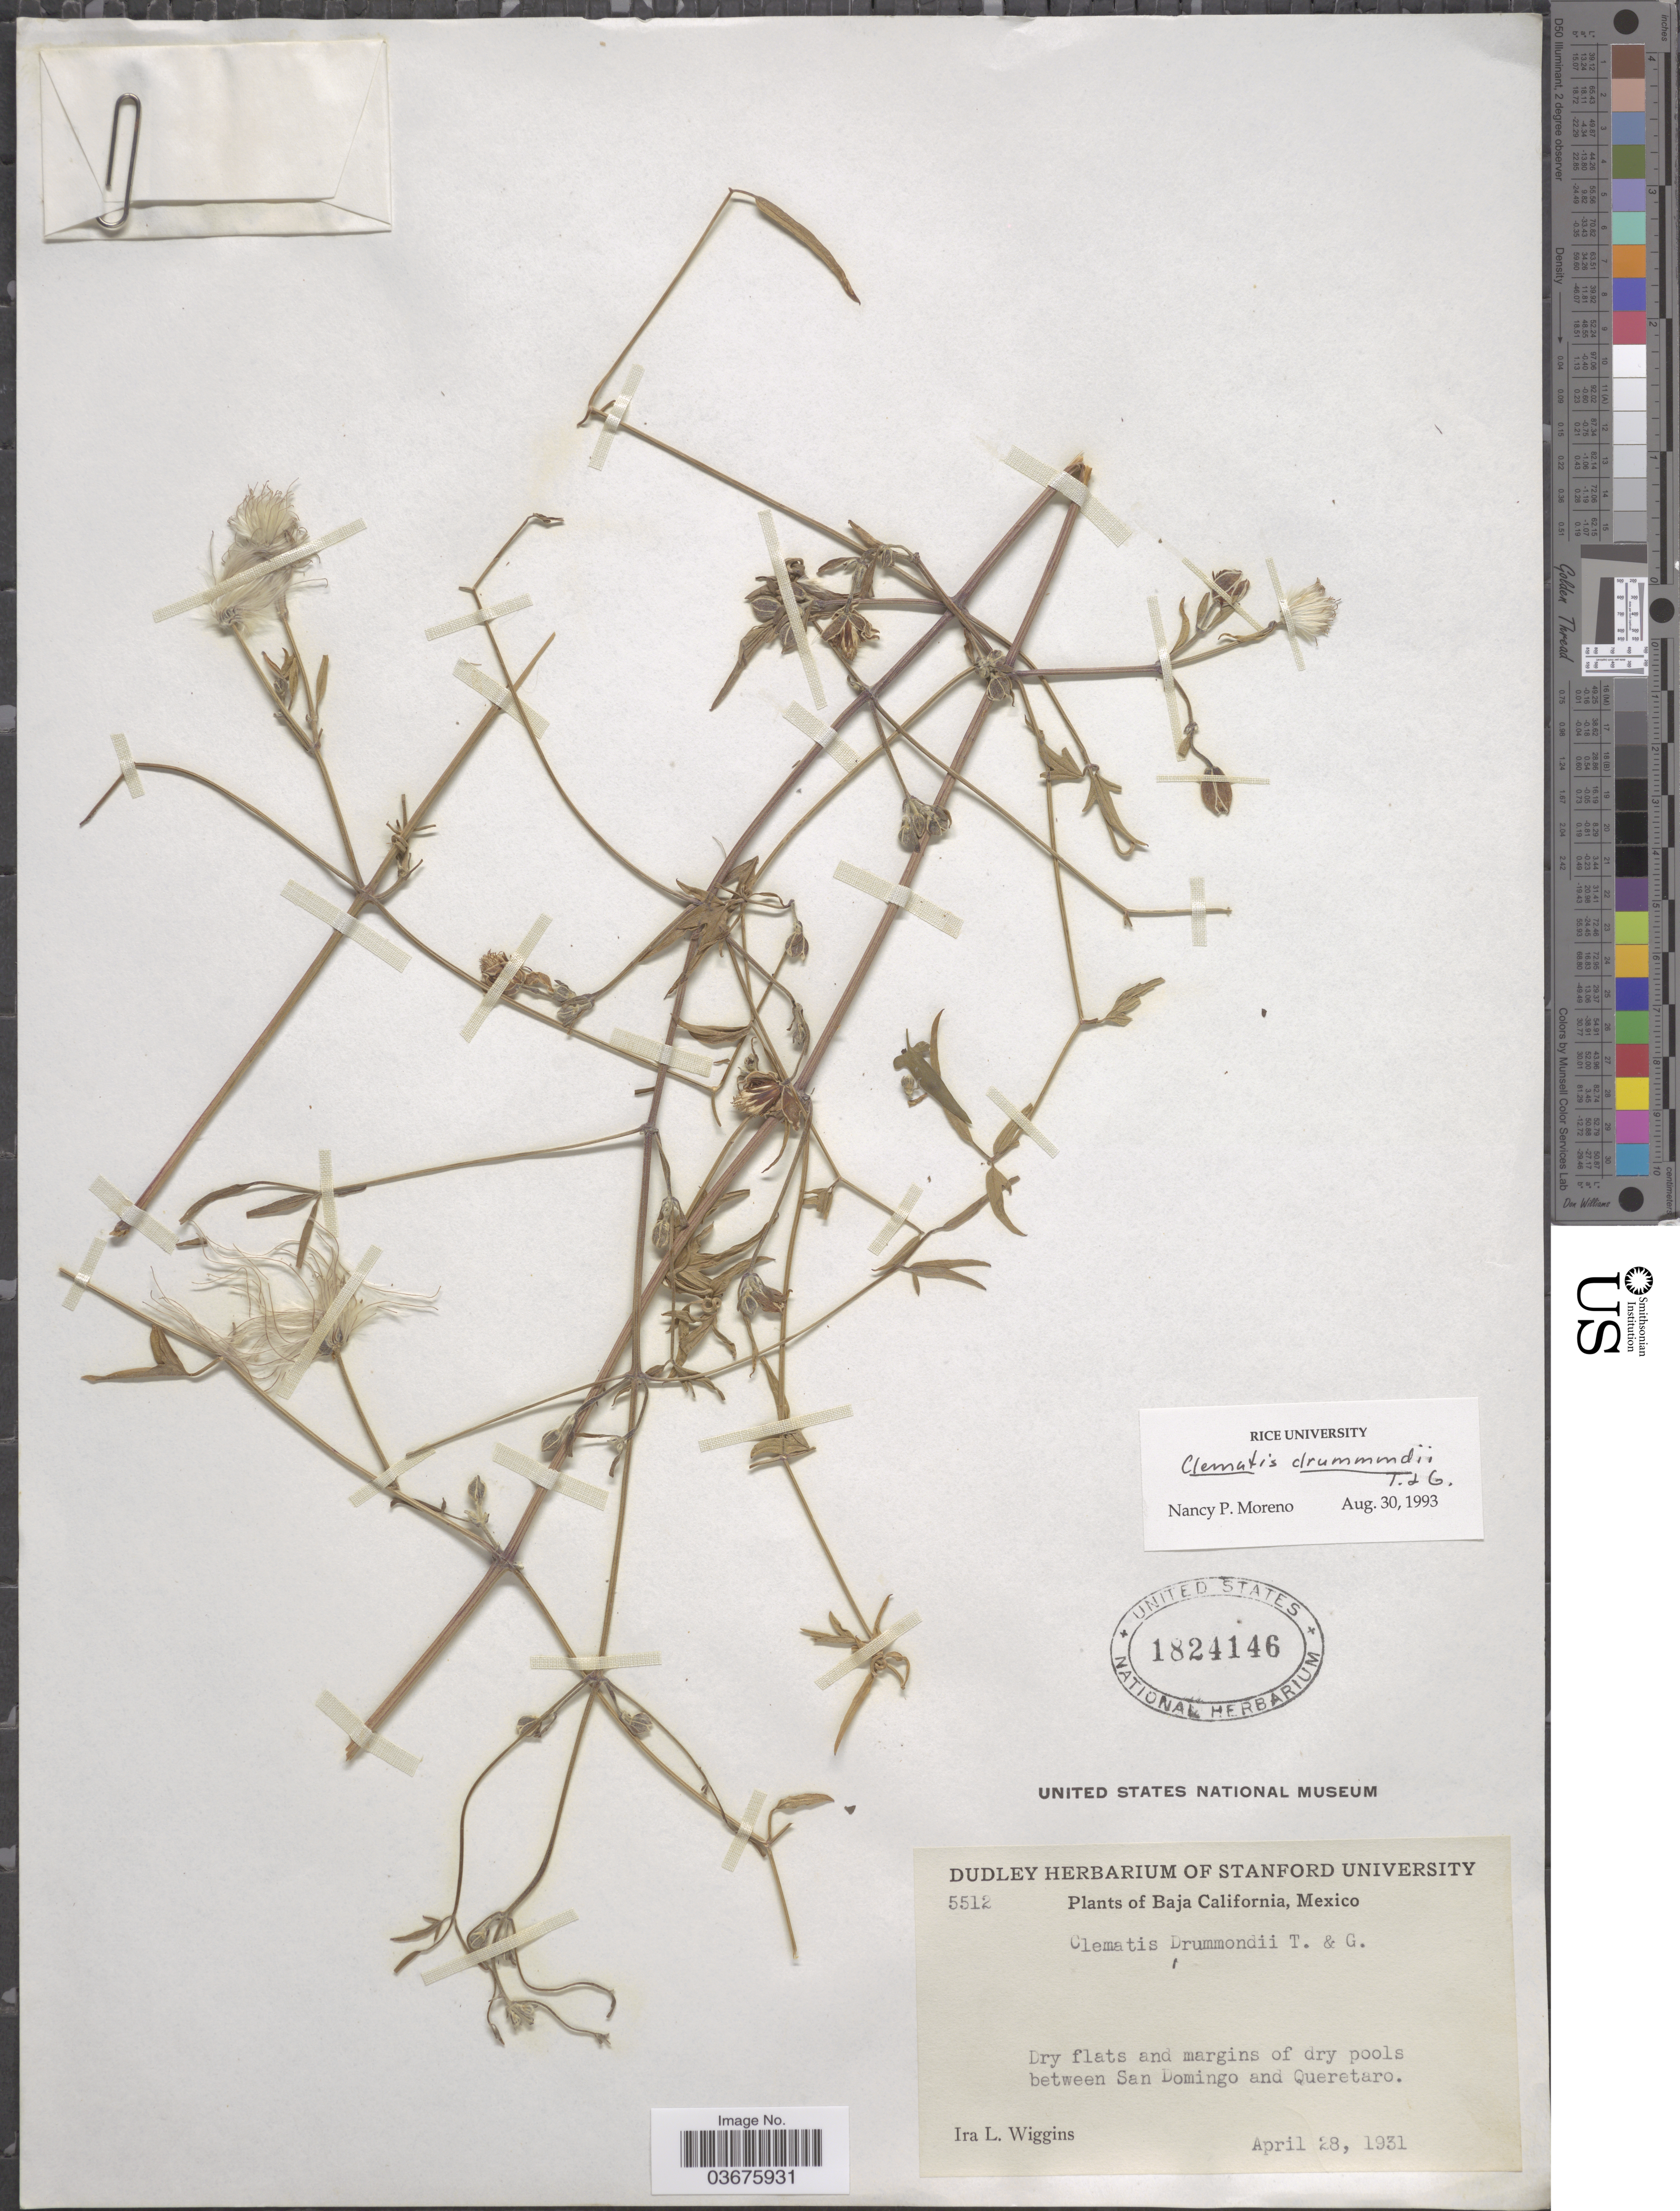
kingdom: Plantae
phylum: Tracheophyta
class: Magnoliopsida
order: Ranunculales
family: Ranunculaceae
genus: Clematis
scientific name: Clematis drummondii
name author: Torr. & A. Gray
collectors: I. L. Wiggins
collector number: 5512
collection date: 1931-04-28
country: Mexico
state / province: Baja California Norte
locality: Dry flats and margins of dry pools between San Domingo and Queretaro.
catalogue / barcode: US 1824146